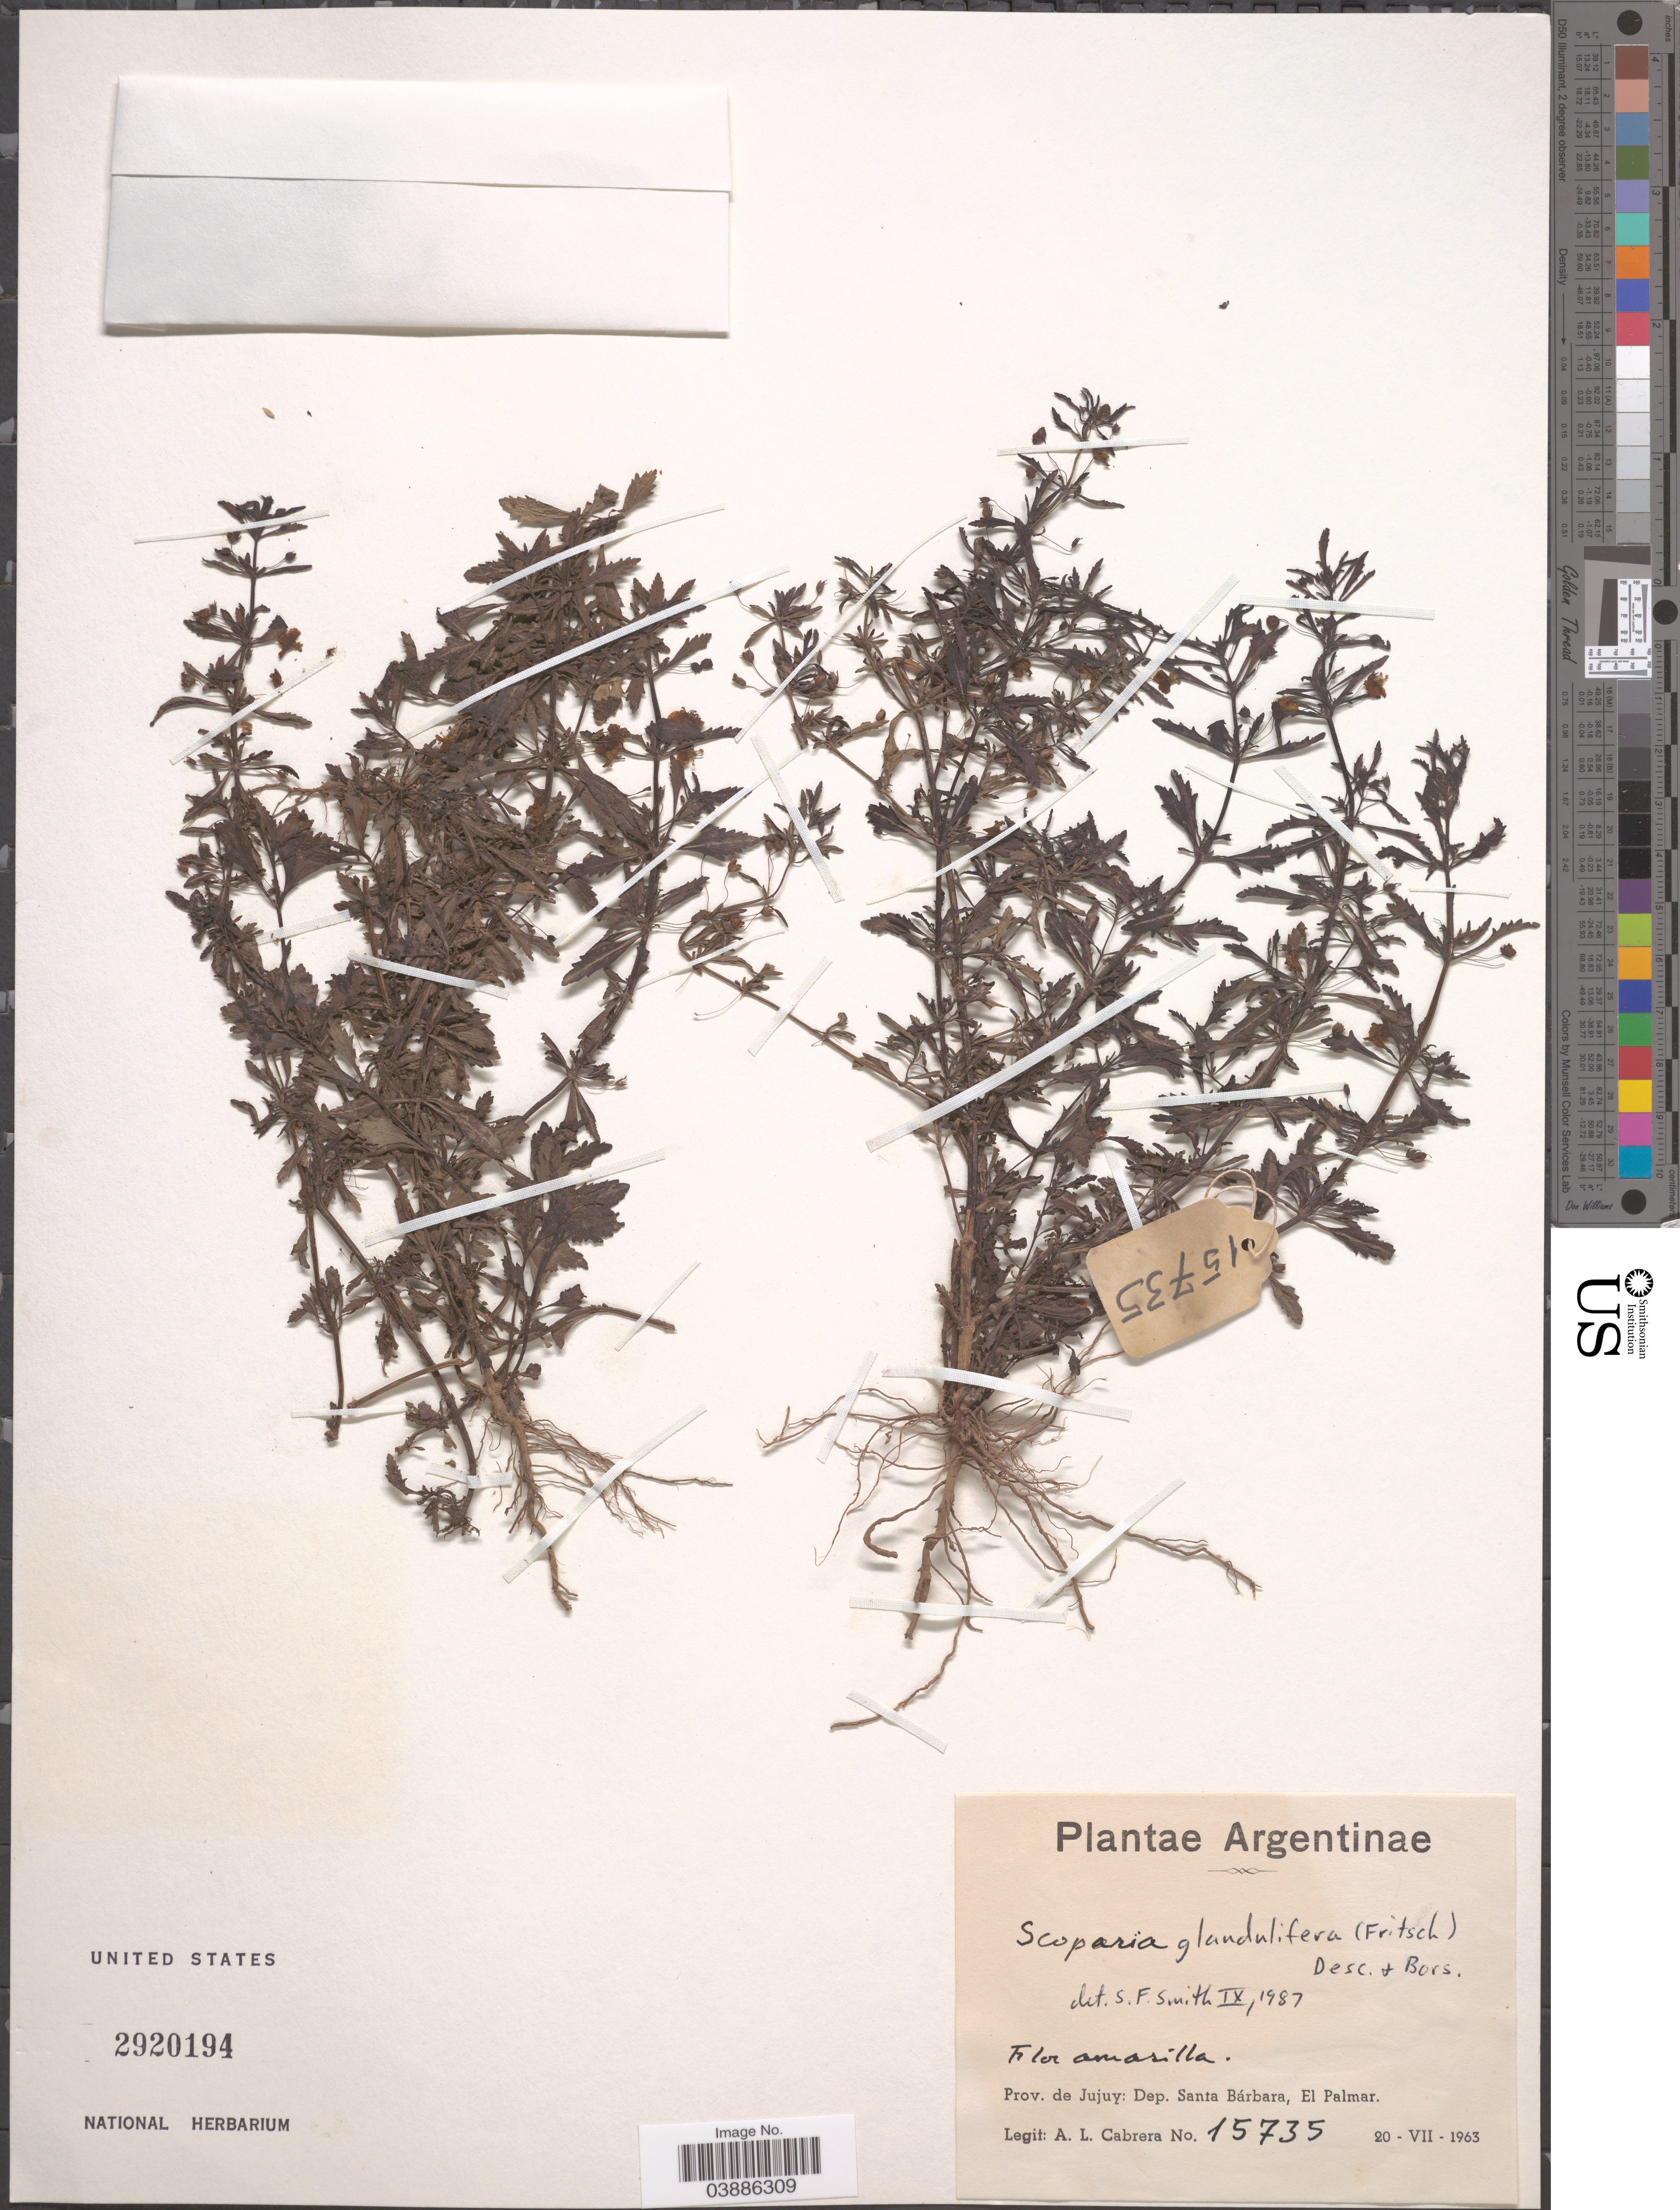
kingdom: Plantae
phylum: Tracheophyta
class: Magnoliopsida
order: Lamiales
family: Plantaginaceae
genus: Scoparia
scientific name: Scoparia glandulifera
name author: (Fritsch) Descole & Borsini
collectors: A. L. Cabrera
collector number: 15735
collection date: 1963-08-20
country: Argentina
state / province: Jujuy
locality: Dep Santa Bárbara, El Palmar.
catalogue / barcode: US 2920194